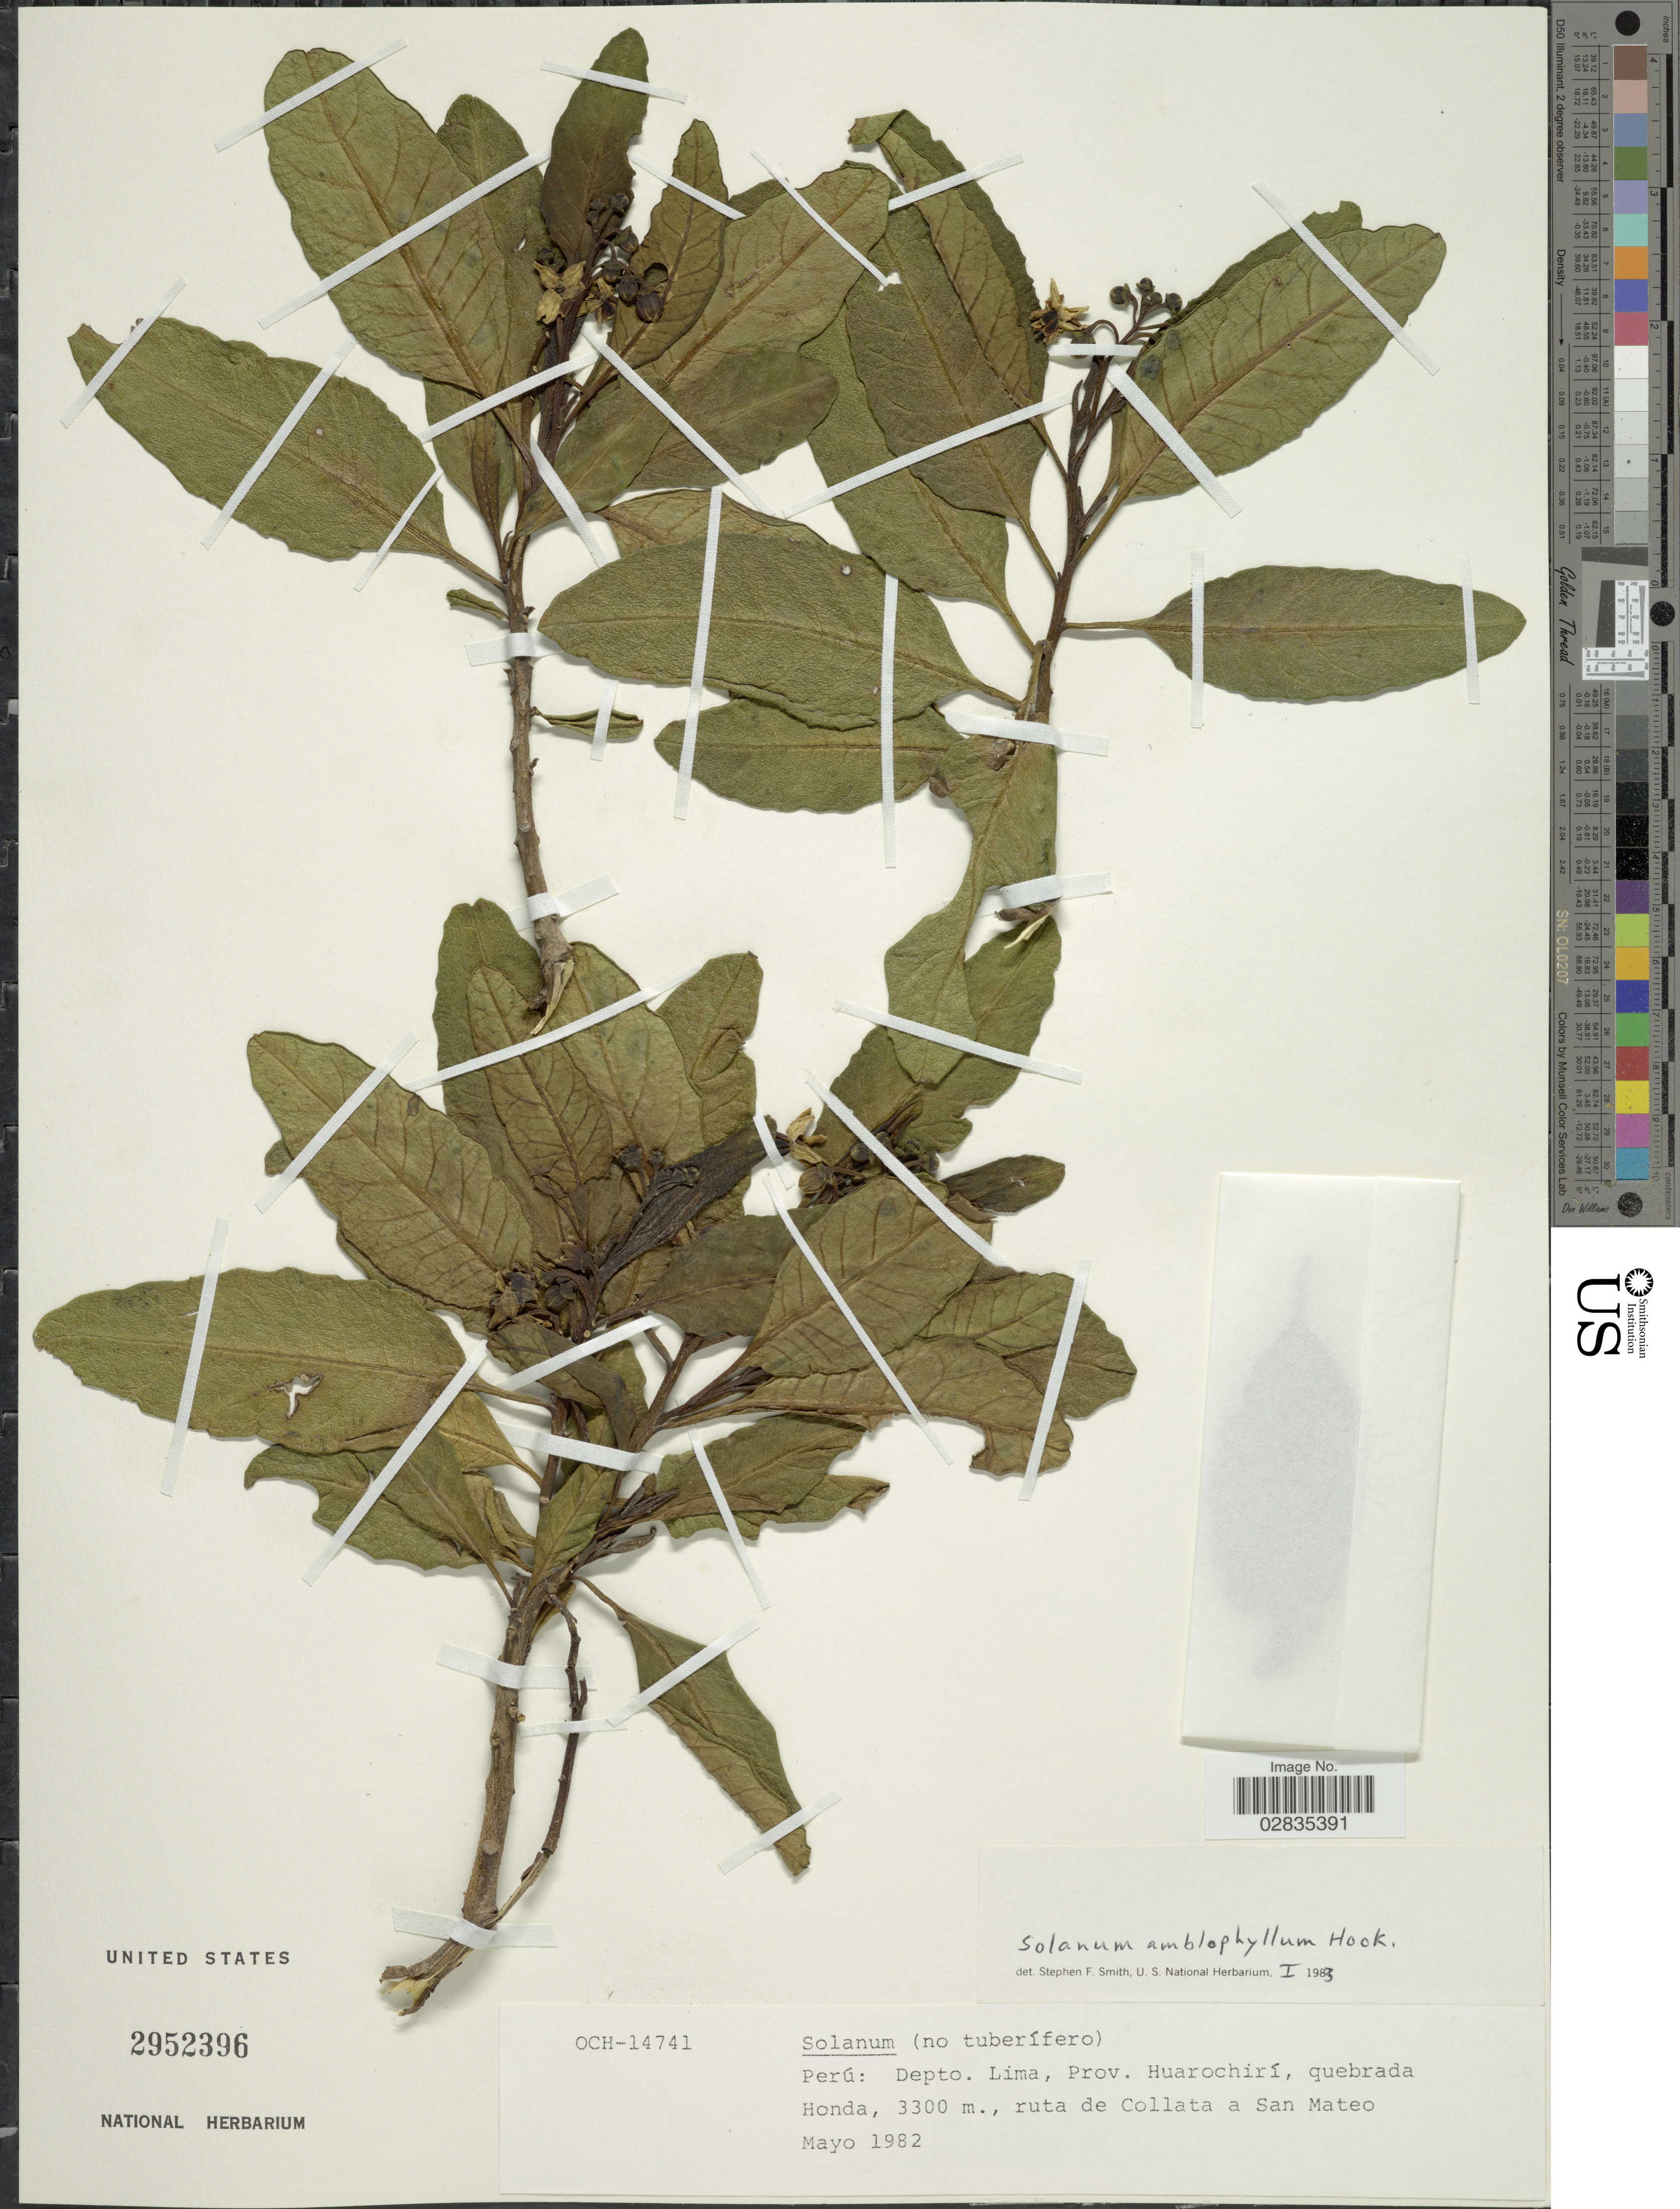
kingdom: Plantae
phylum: Tracheophyta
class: Magnoliopsida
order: Solanales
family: Solanaceae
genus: Solanum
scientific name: Solanum amblophyllum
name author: Benth.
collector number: OCH-14741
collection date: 1982-05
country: Peru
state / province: Lima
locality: Depto. Lima, Prov. Huarochirí, quebrada Honda, ruta de Collata a San Mateo.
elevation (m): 3300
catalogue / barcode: US 2952396